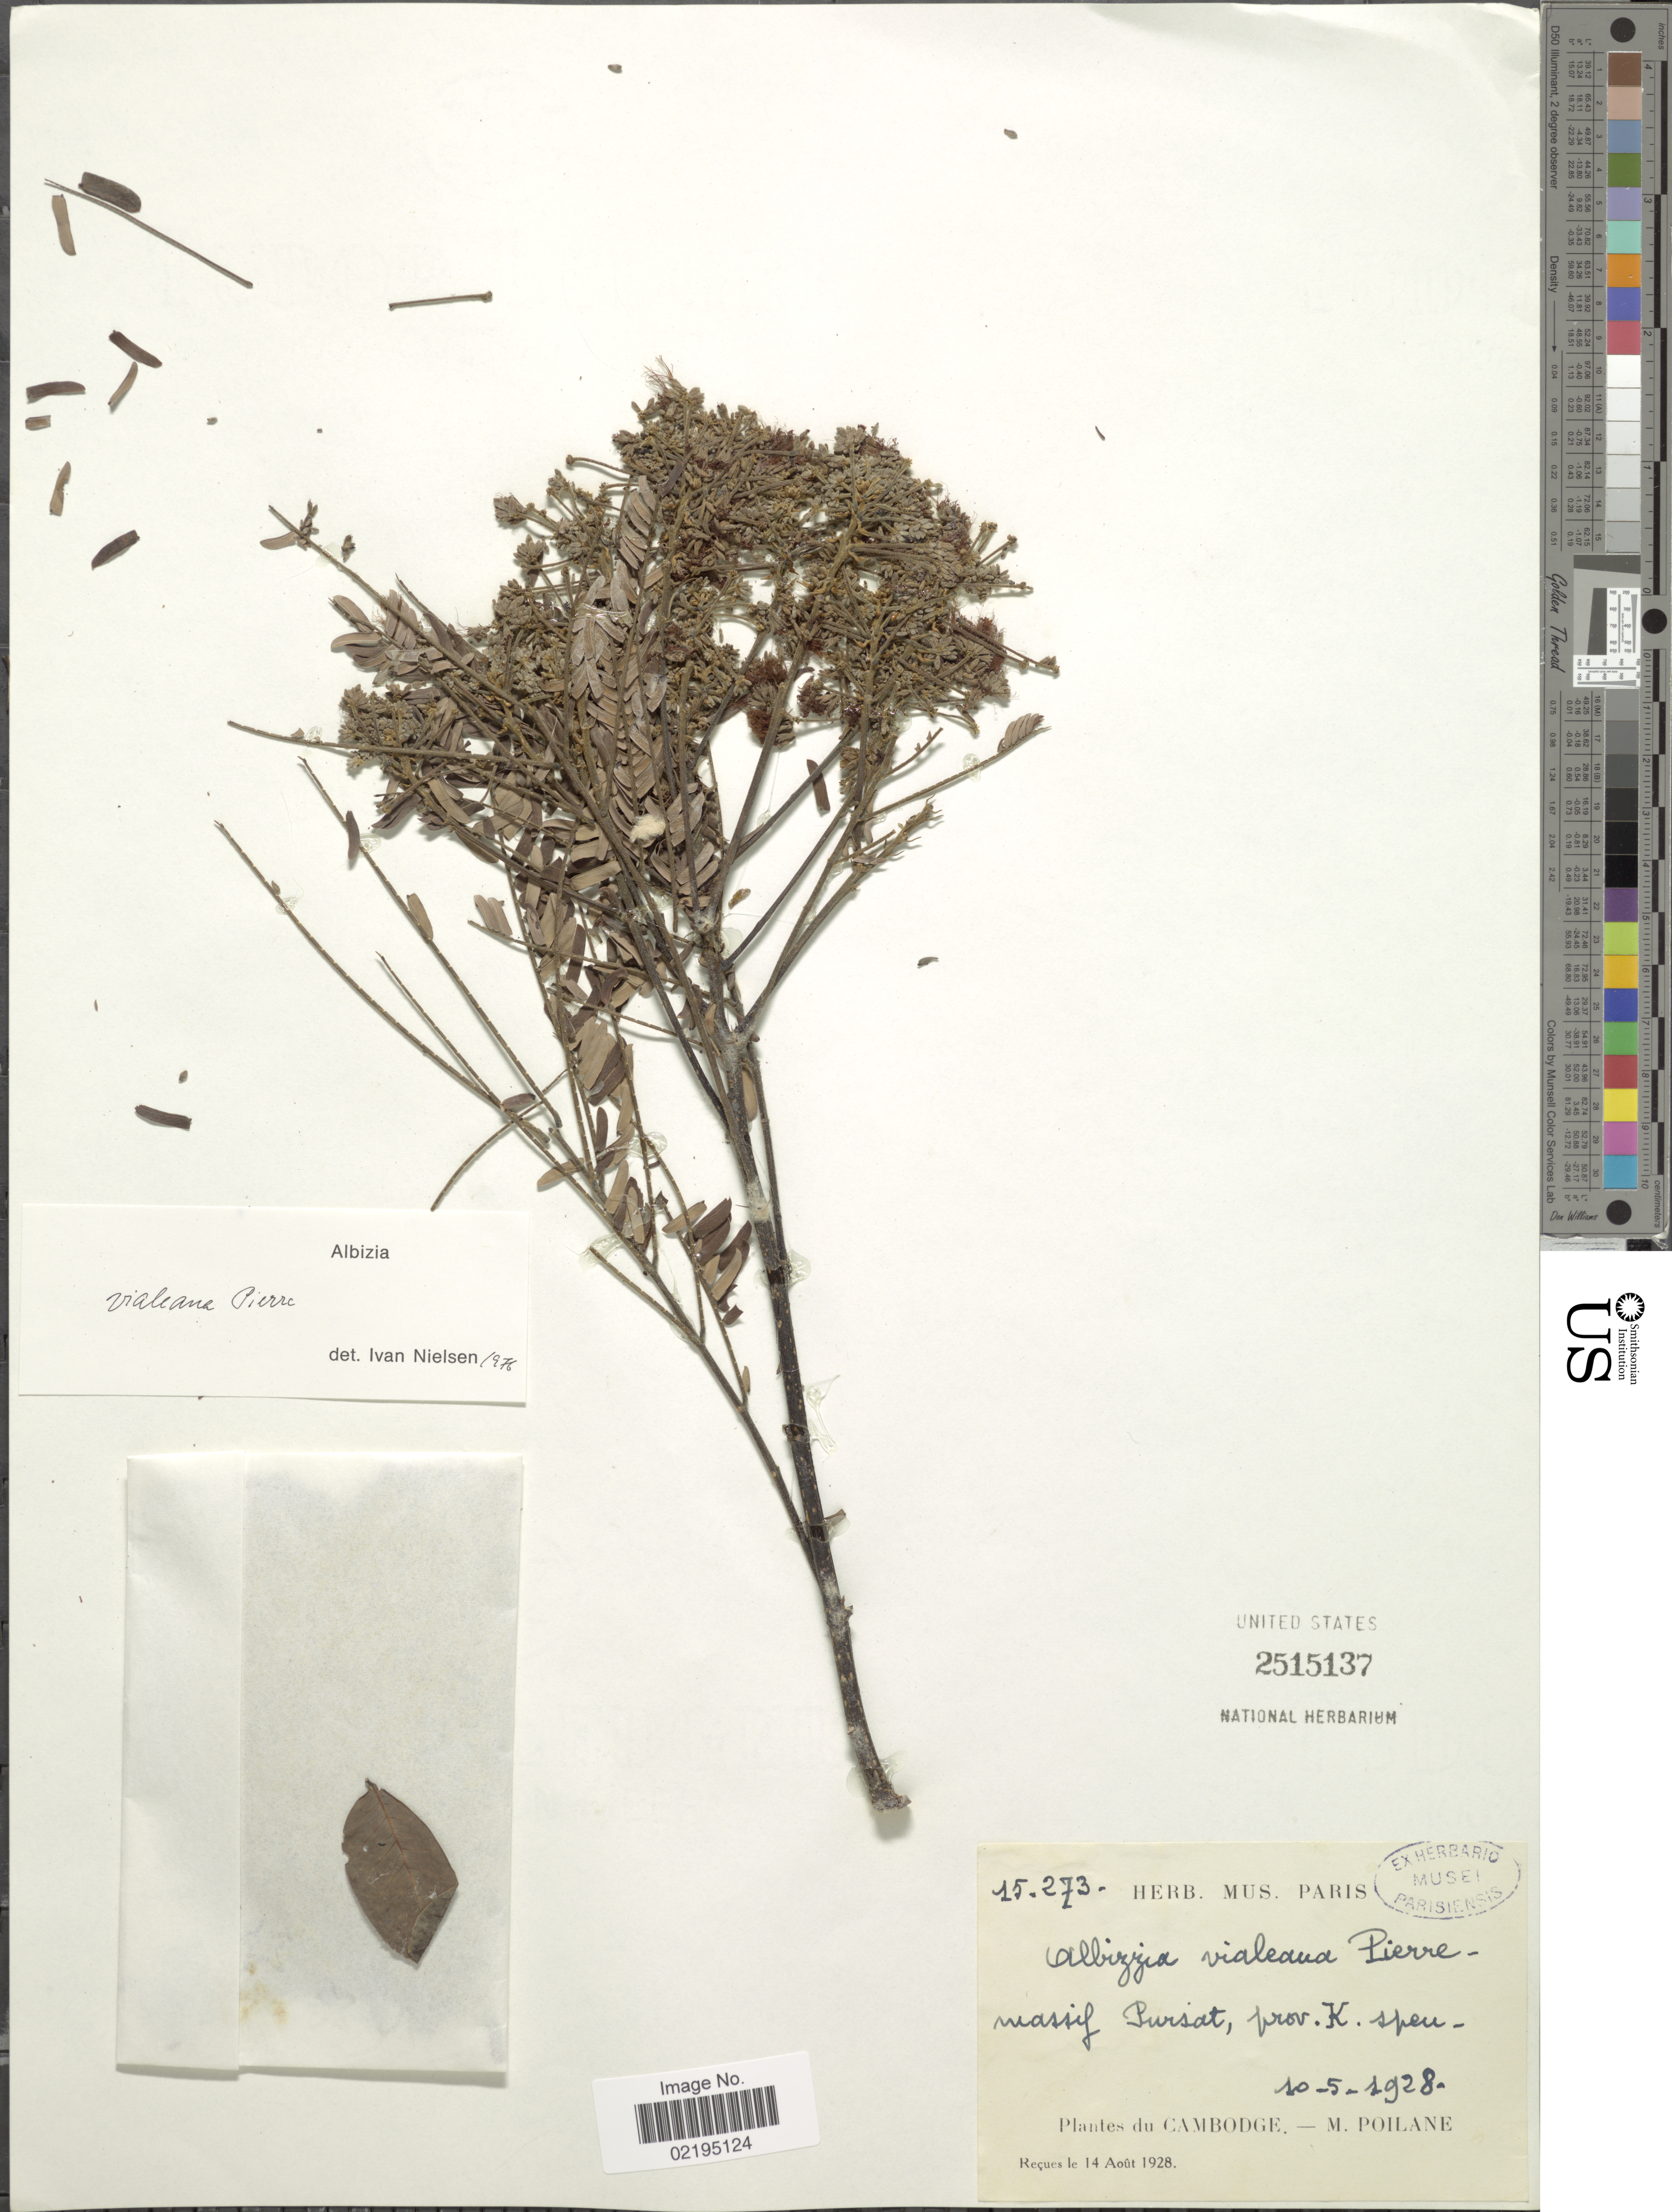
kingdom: Plantae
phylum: Tracheophyta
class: Magnoliopsida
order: Fabales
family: Fabaceae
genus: Albizia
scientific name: Albizia vialeana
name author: Pierre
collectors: M. Poilane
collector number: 15273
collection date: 1928-05-10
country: Cambodia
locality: Massif Pursat, prov. spue, Cambodge. [interpreted]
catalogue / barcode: US 2515137